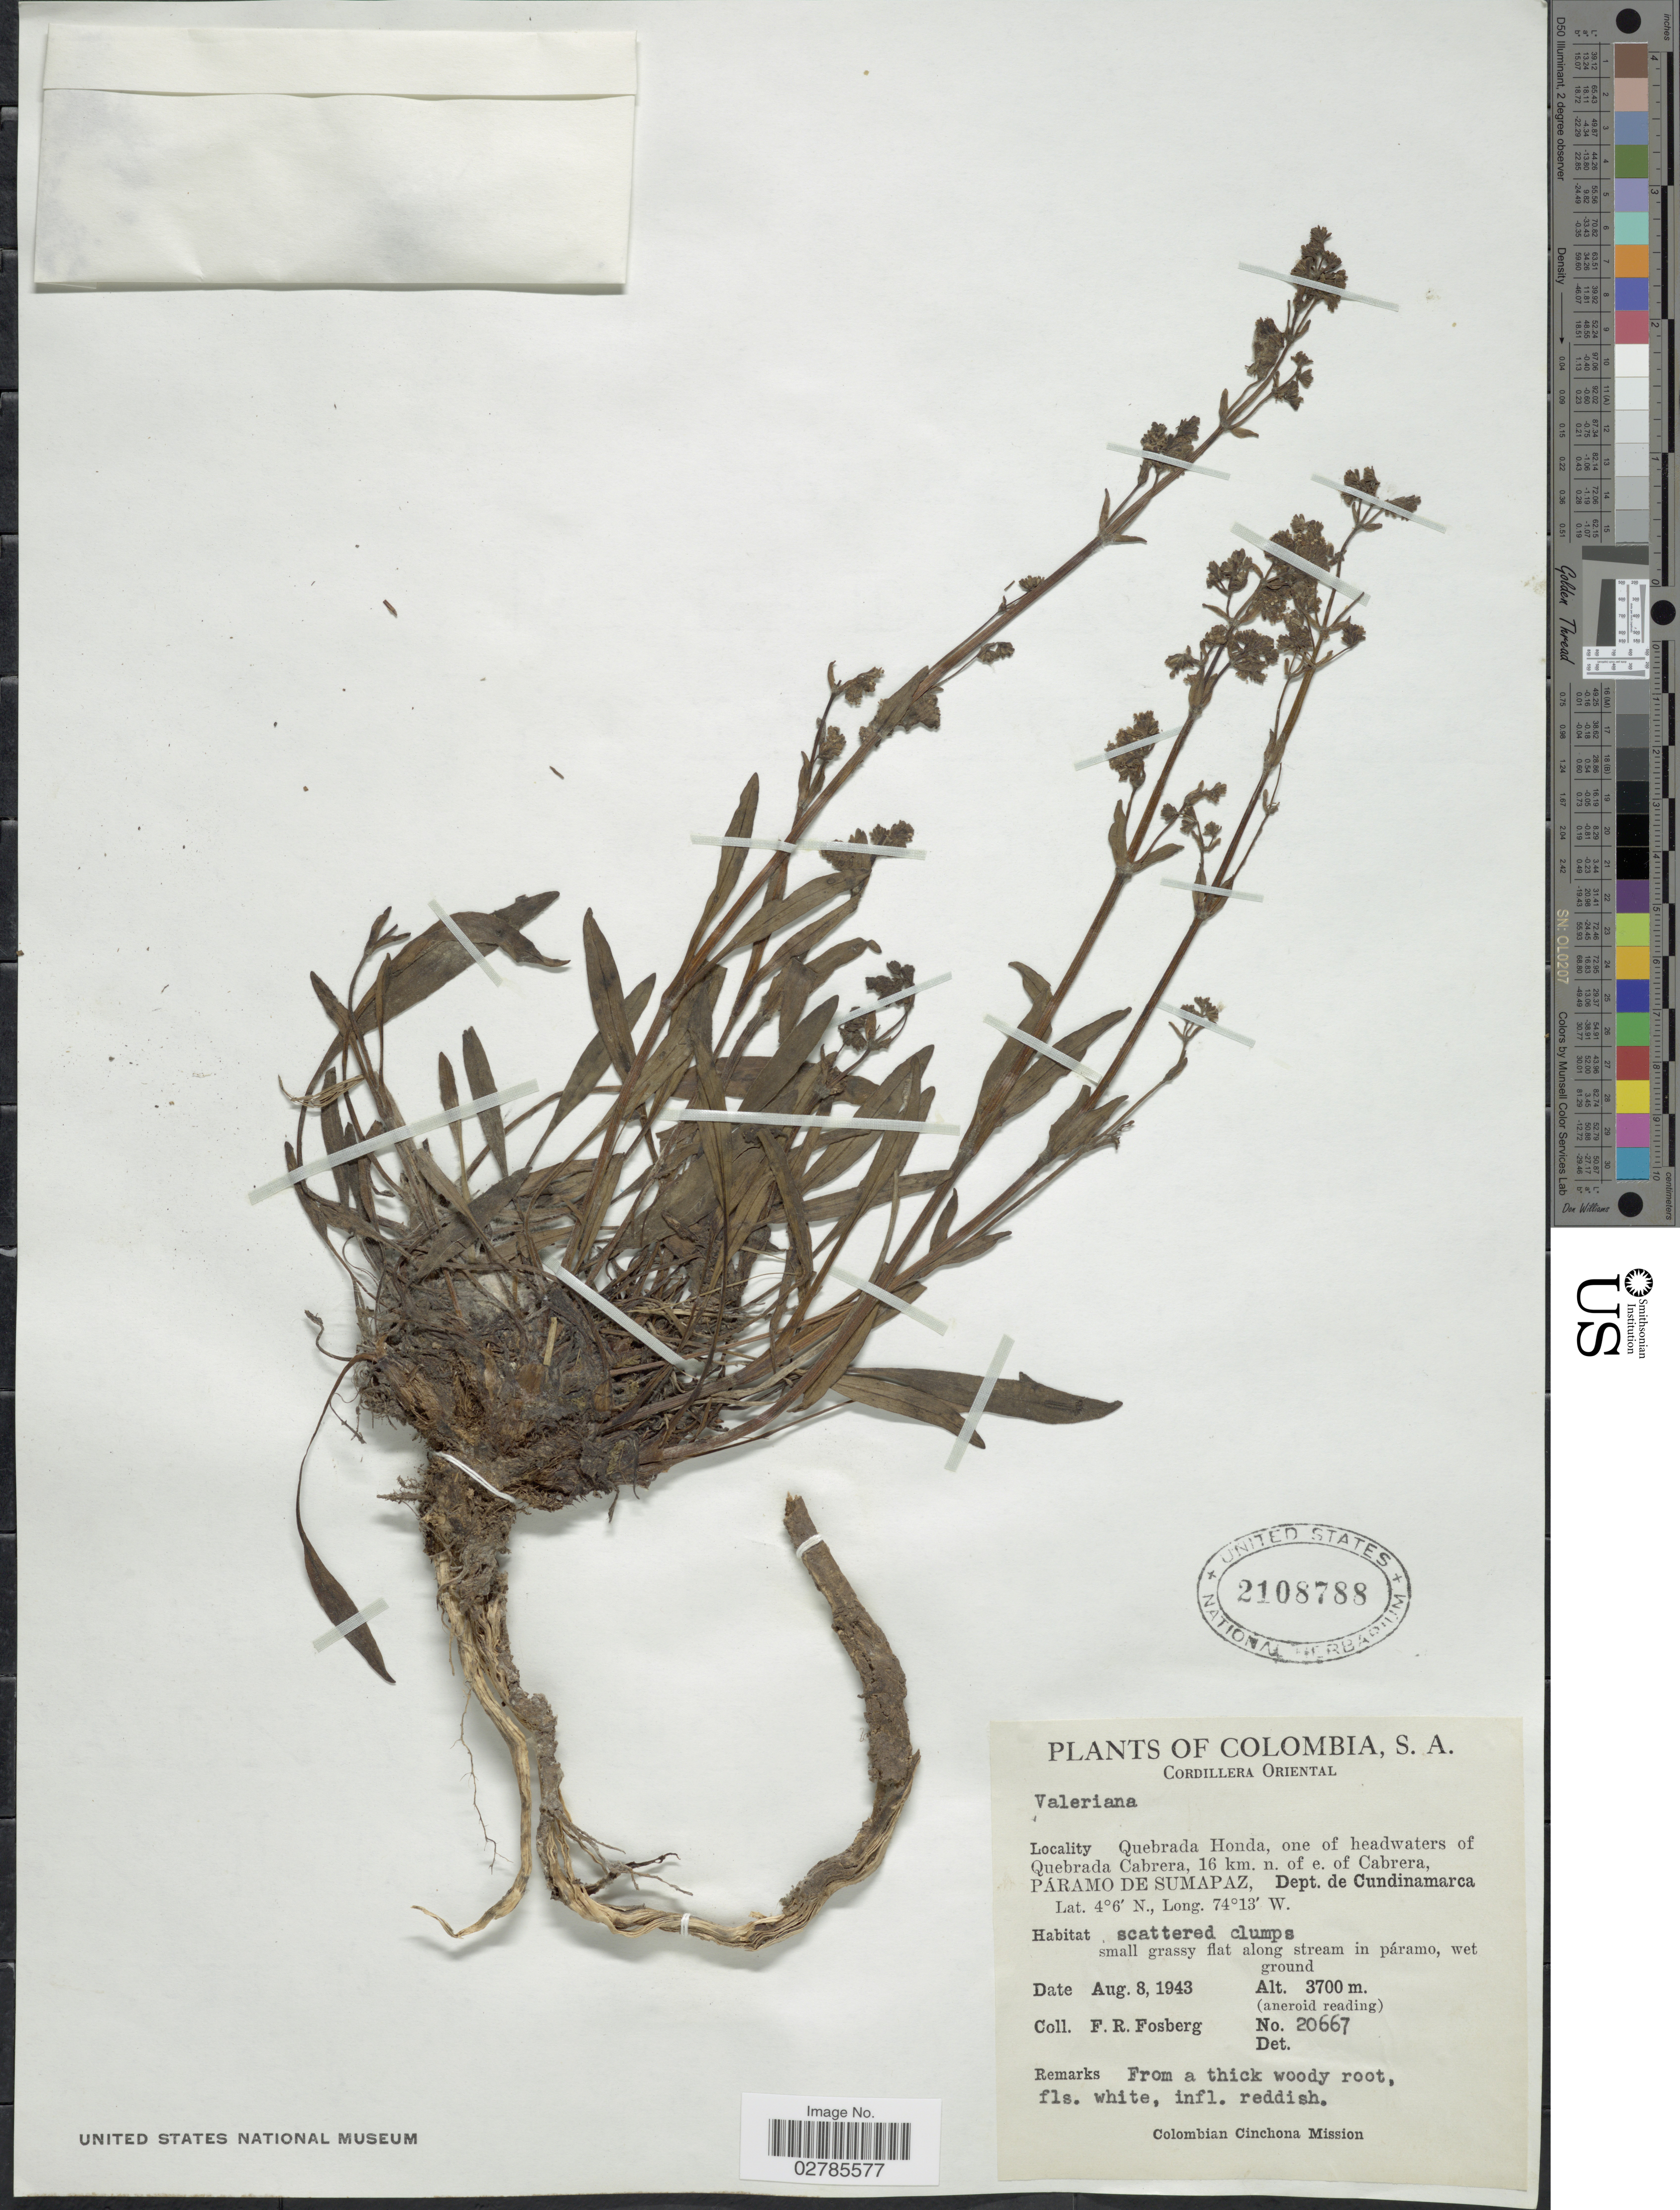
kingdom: Plantae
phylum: Tracheophyta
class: Magnoliopsida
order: Dipsacales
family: Caprifoliaceae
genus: Valeriana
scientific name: Valeriana vetasana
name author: Killip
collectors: F. R. Fosberg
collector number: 20667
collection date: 1943-08-08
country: Colombia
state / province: Cundinamarca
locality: Cordillera Oriental, Quebrada Honda, one of headwaters of Quebrada Cabrera, 16 km. n. of e. of Cabrera, Páramo de Sumapaz, Dept. de Cundinamarca.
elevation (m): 3700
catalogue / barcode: US 2108788